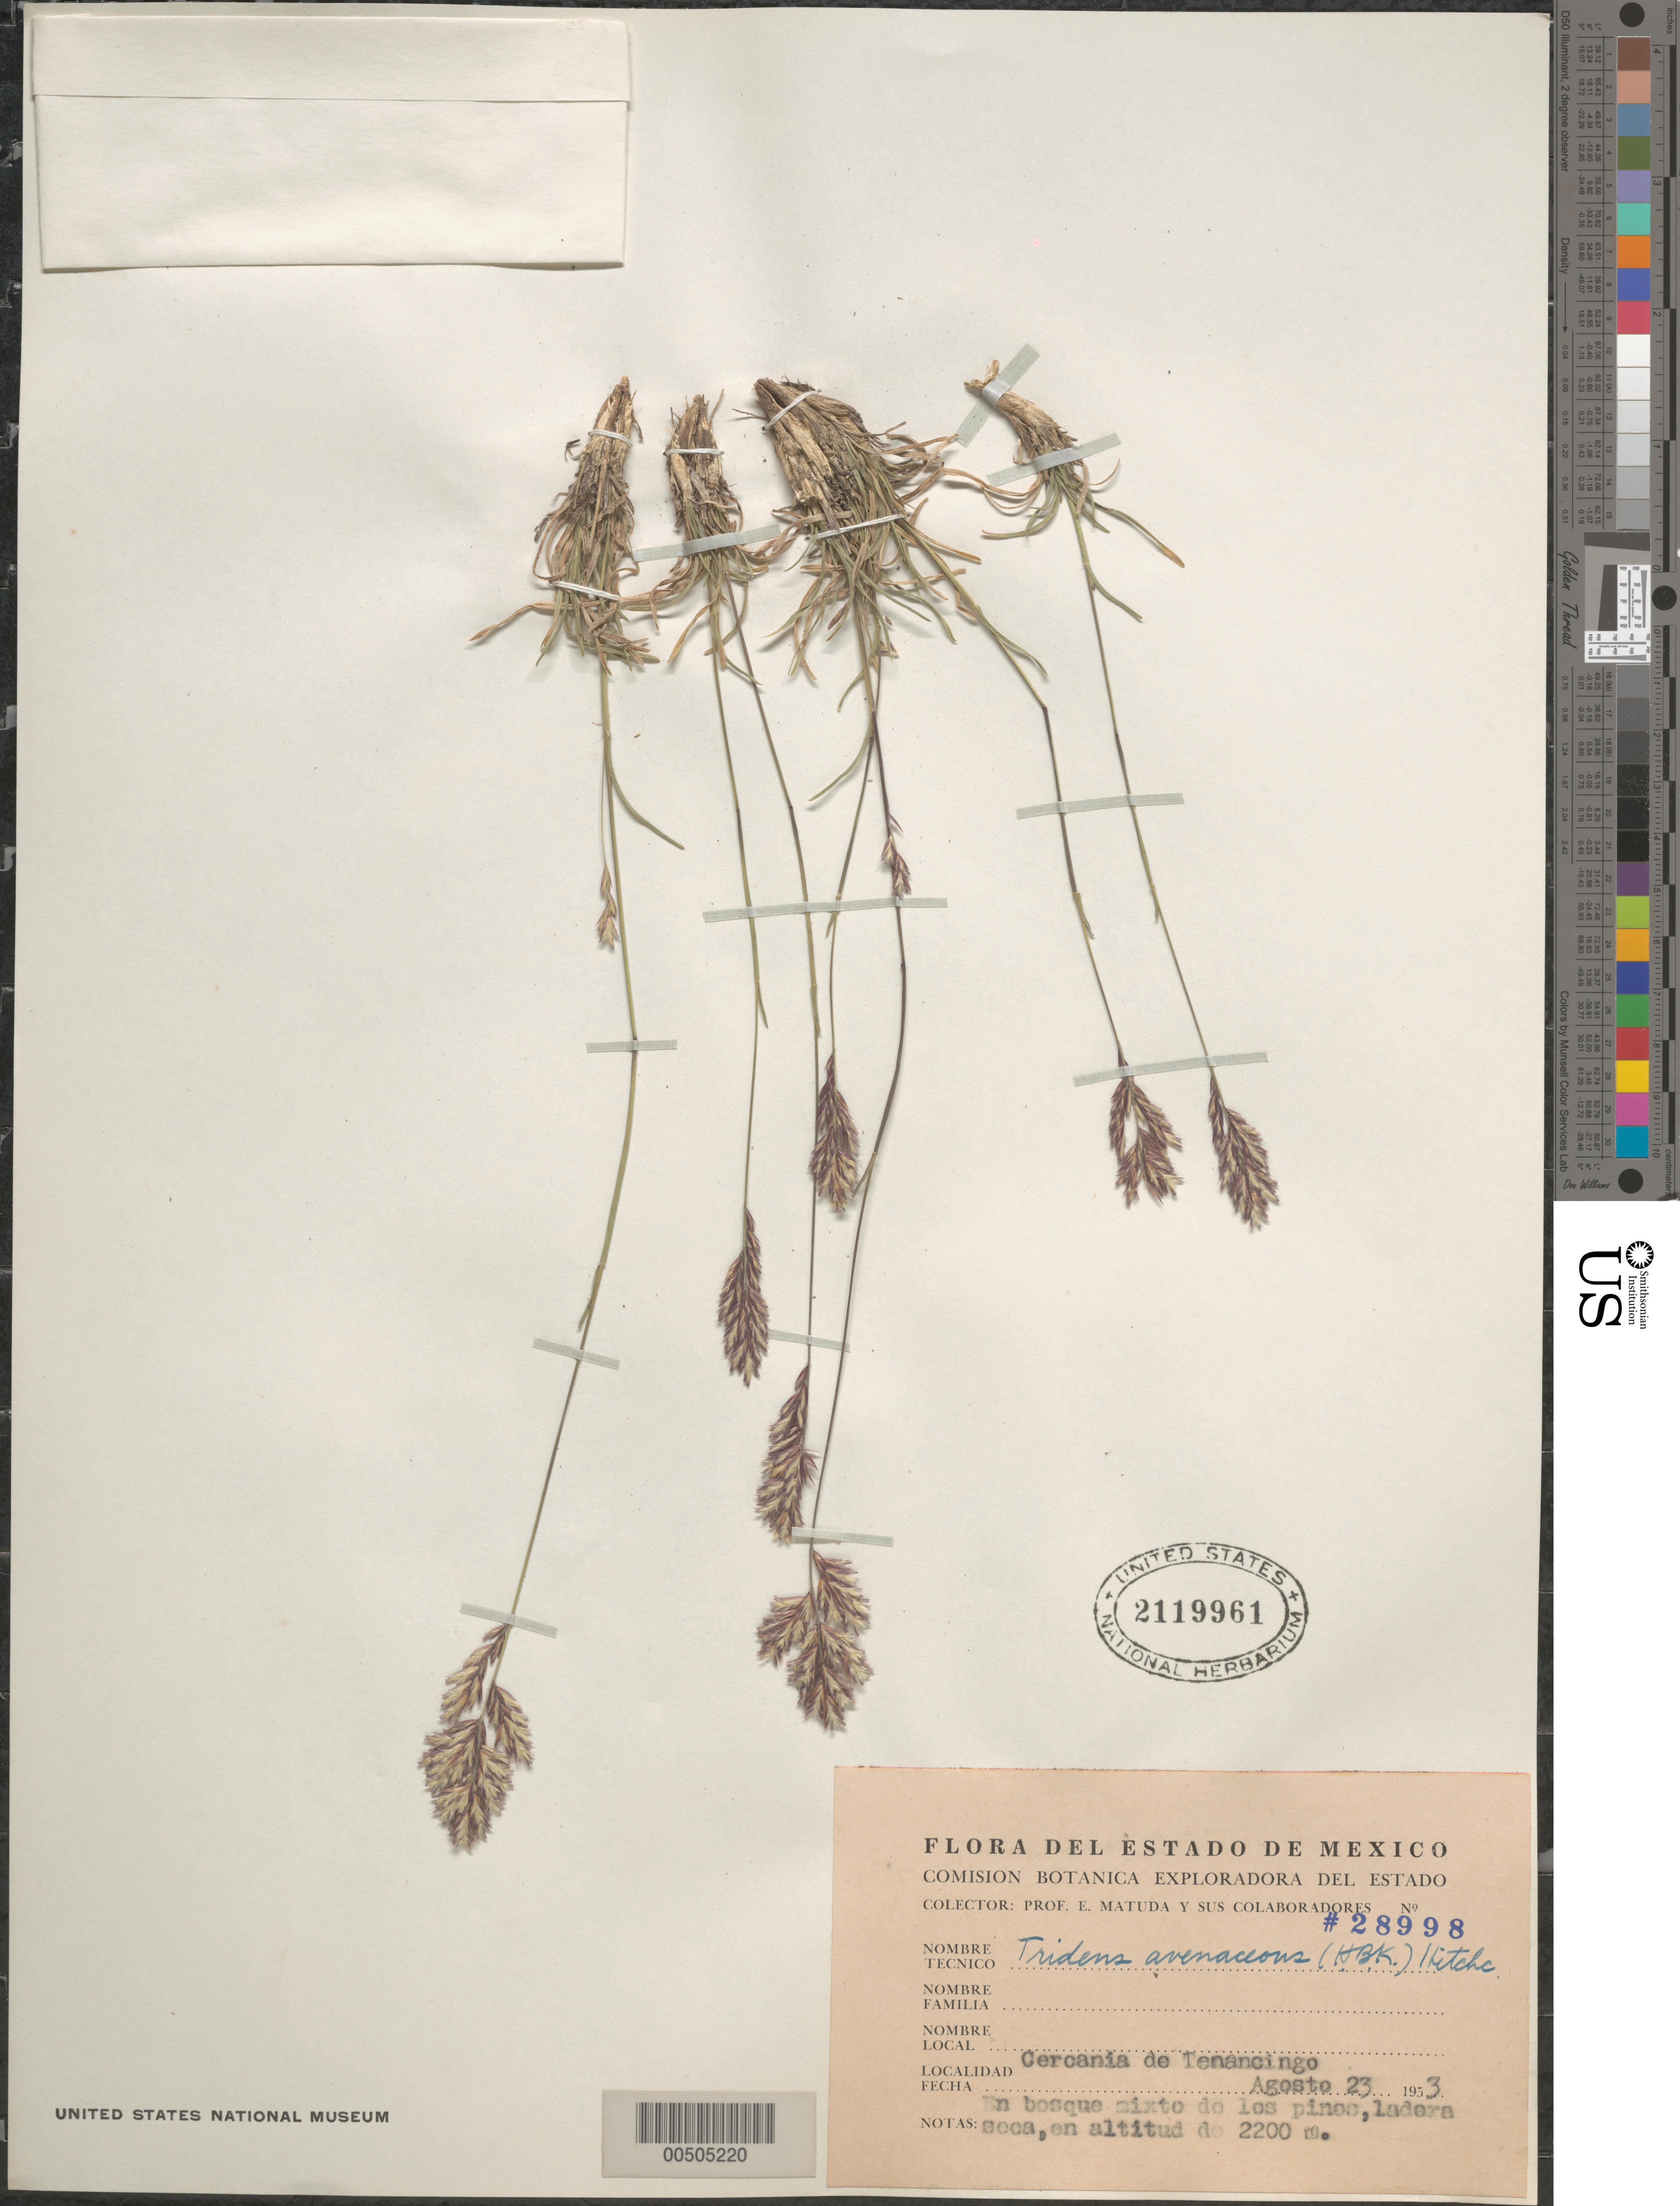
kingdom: Plantae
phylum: Tracheophyta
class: Liliopsida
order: Poales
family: Poaceae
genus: Erioneuron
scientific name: Erioneuron avenaceum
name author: (Kunth) Tateoka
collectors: E. Matuda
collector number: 28998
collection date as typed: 23 Aug 1953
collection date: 1953-08-23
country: Mexico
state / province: México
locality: Cercania de Tenancingo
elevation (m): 2200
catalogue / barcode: US 2119961